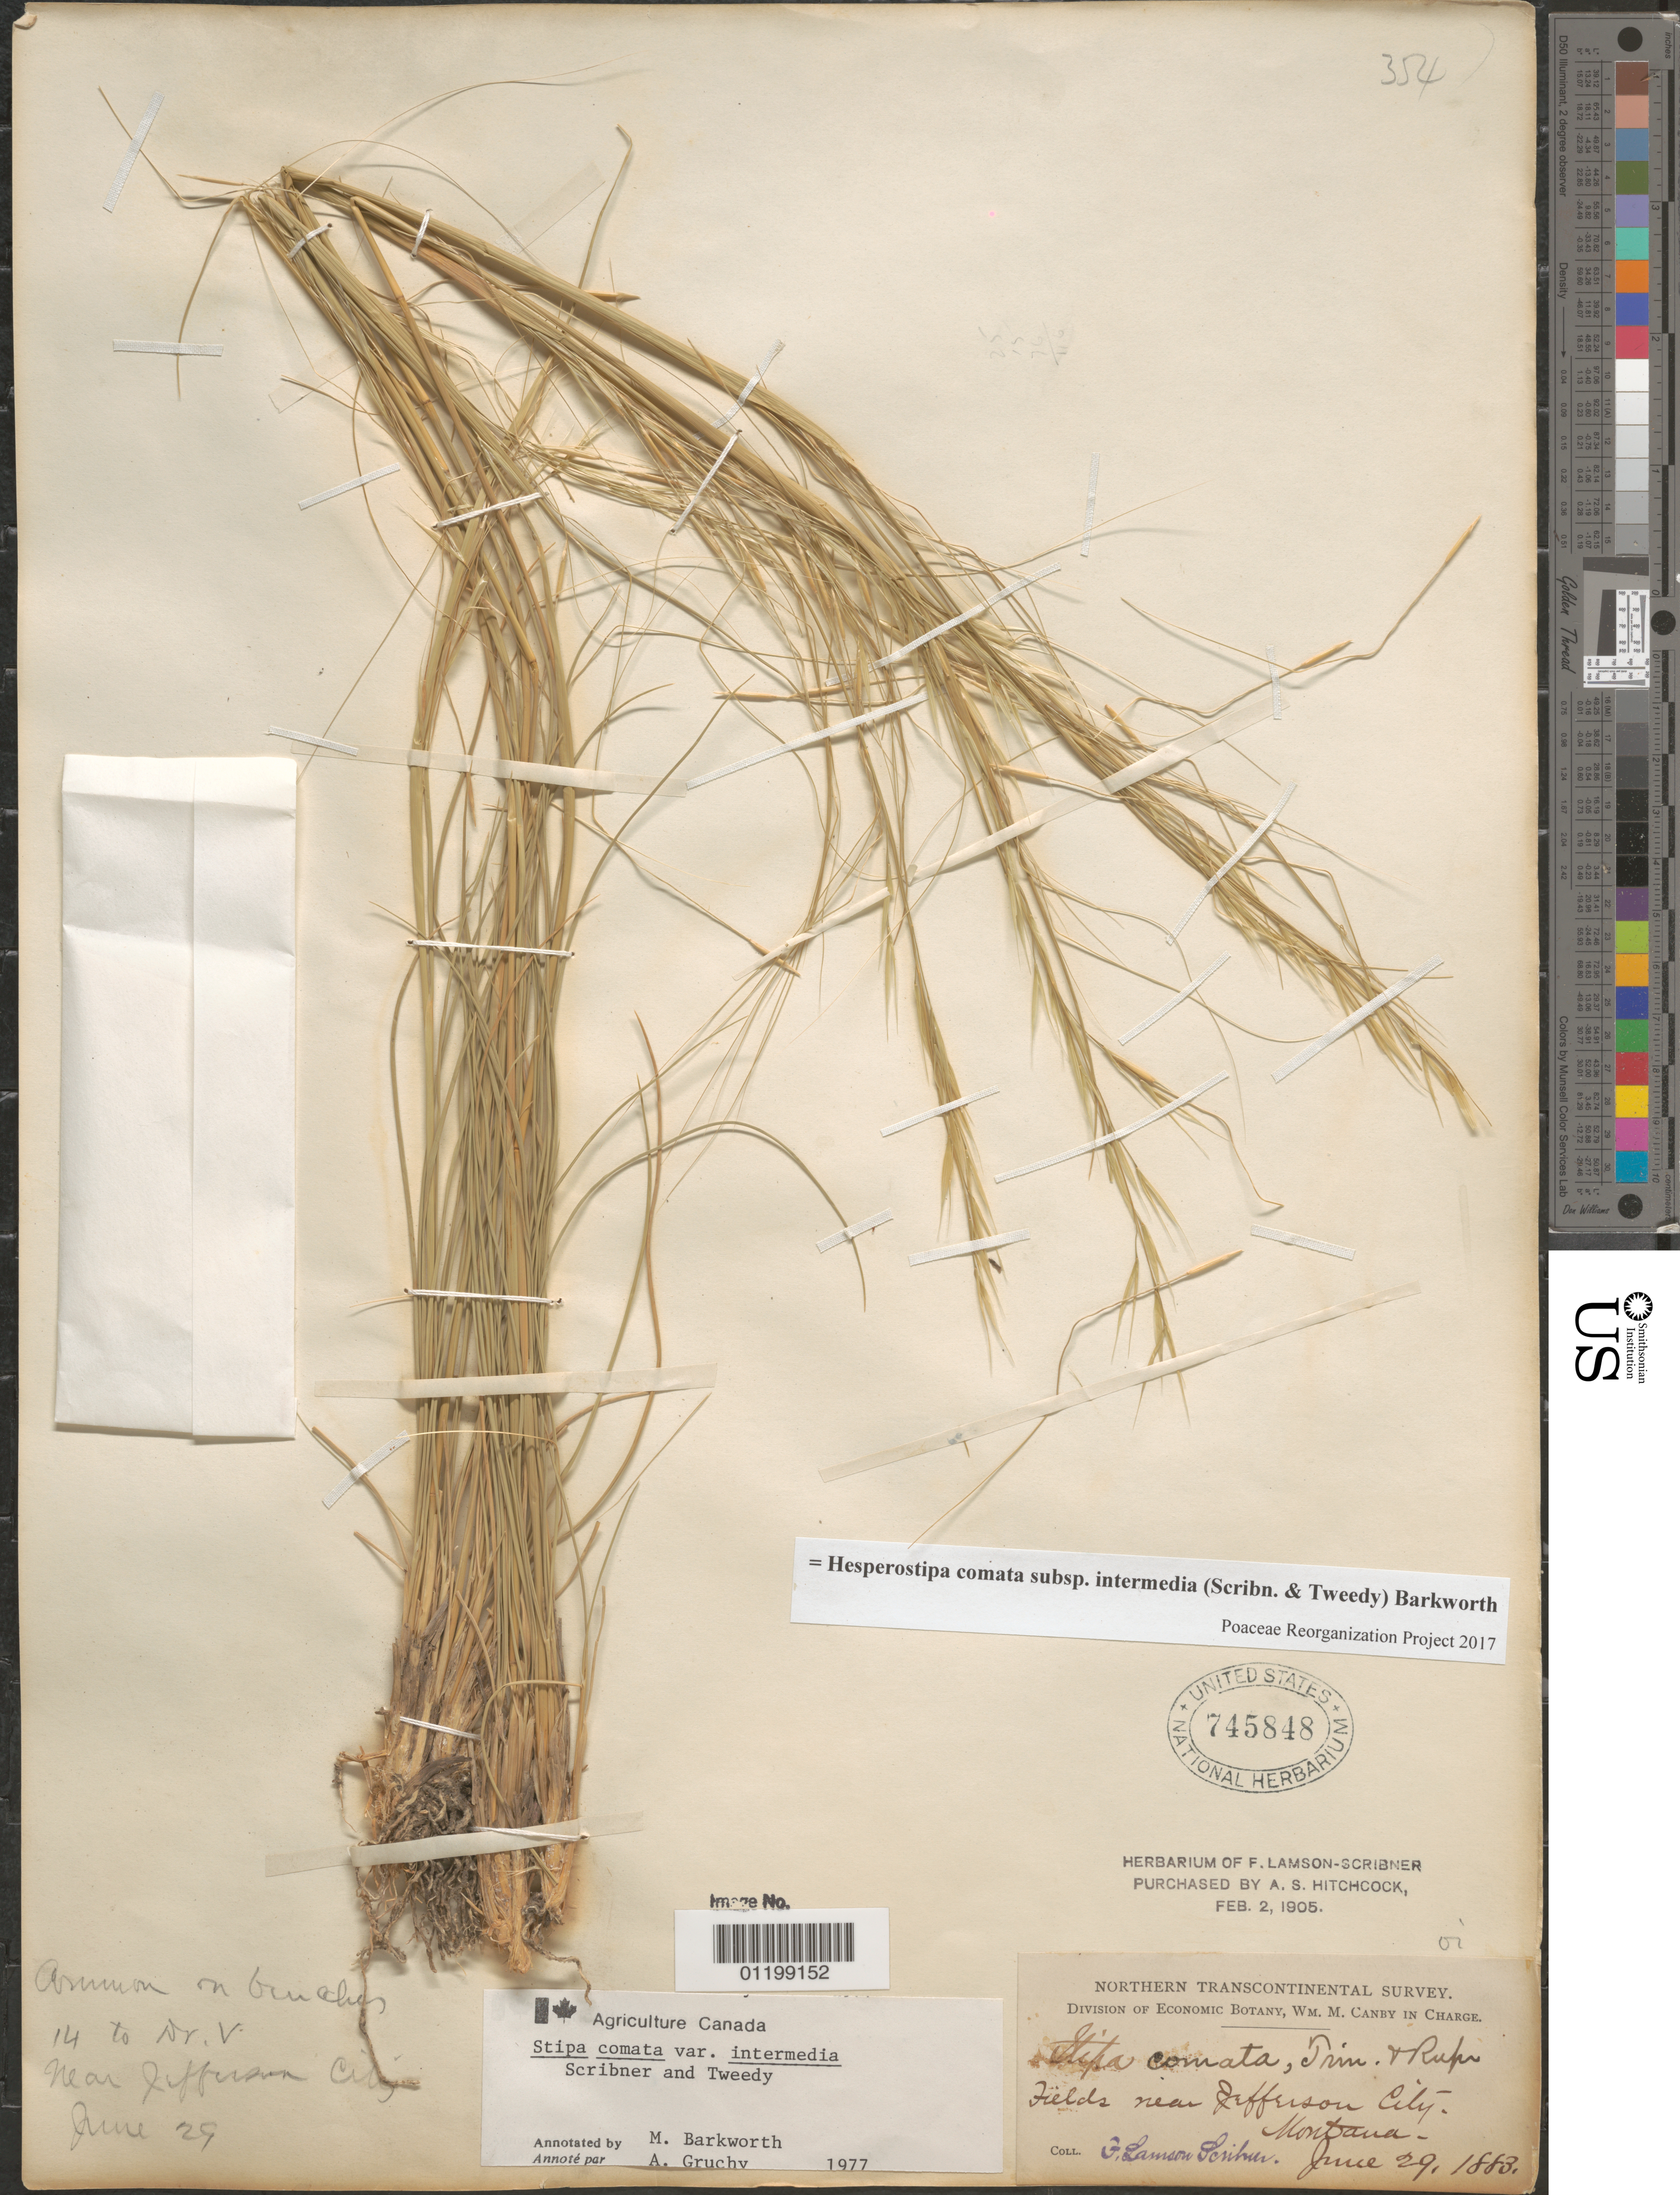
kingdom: Plantae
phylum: Tracheophyta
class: Liliopsida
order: Poales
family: Poaceae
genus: Hesperostipa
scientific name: Hesperostipa comata subsp. intermedia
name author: (Scribn. & Tweedy) Barkworth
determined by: Poaceae Reorganization Project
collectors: F. L. Scribner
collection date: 1883-06-29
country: United States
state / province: Montana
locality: Near Jefferson City.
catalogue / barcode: US 745848